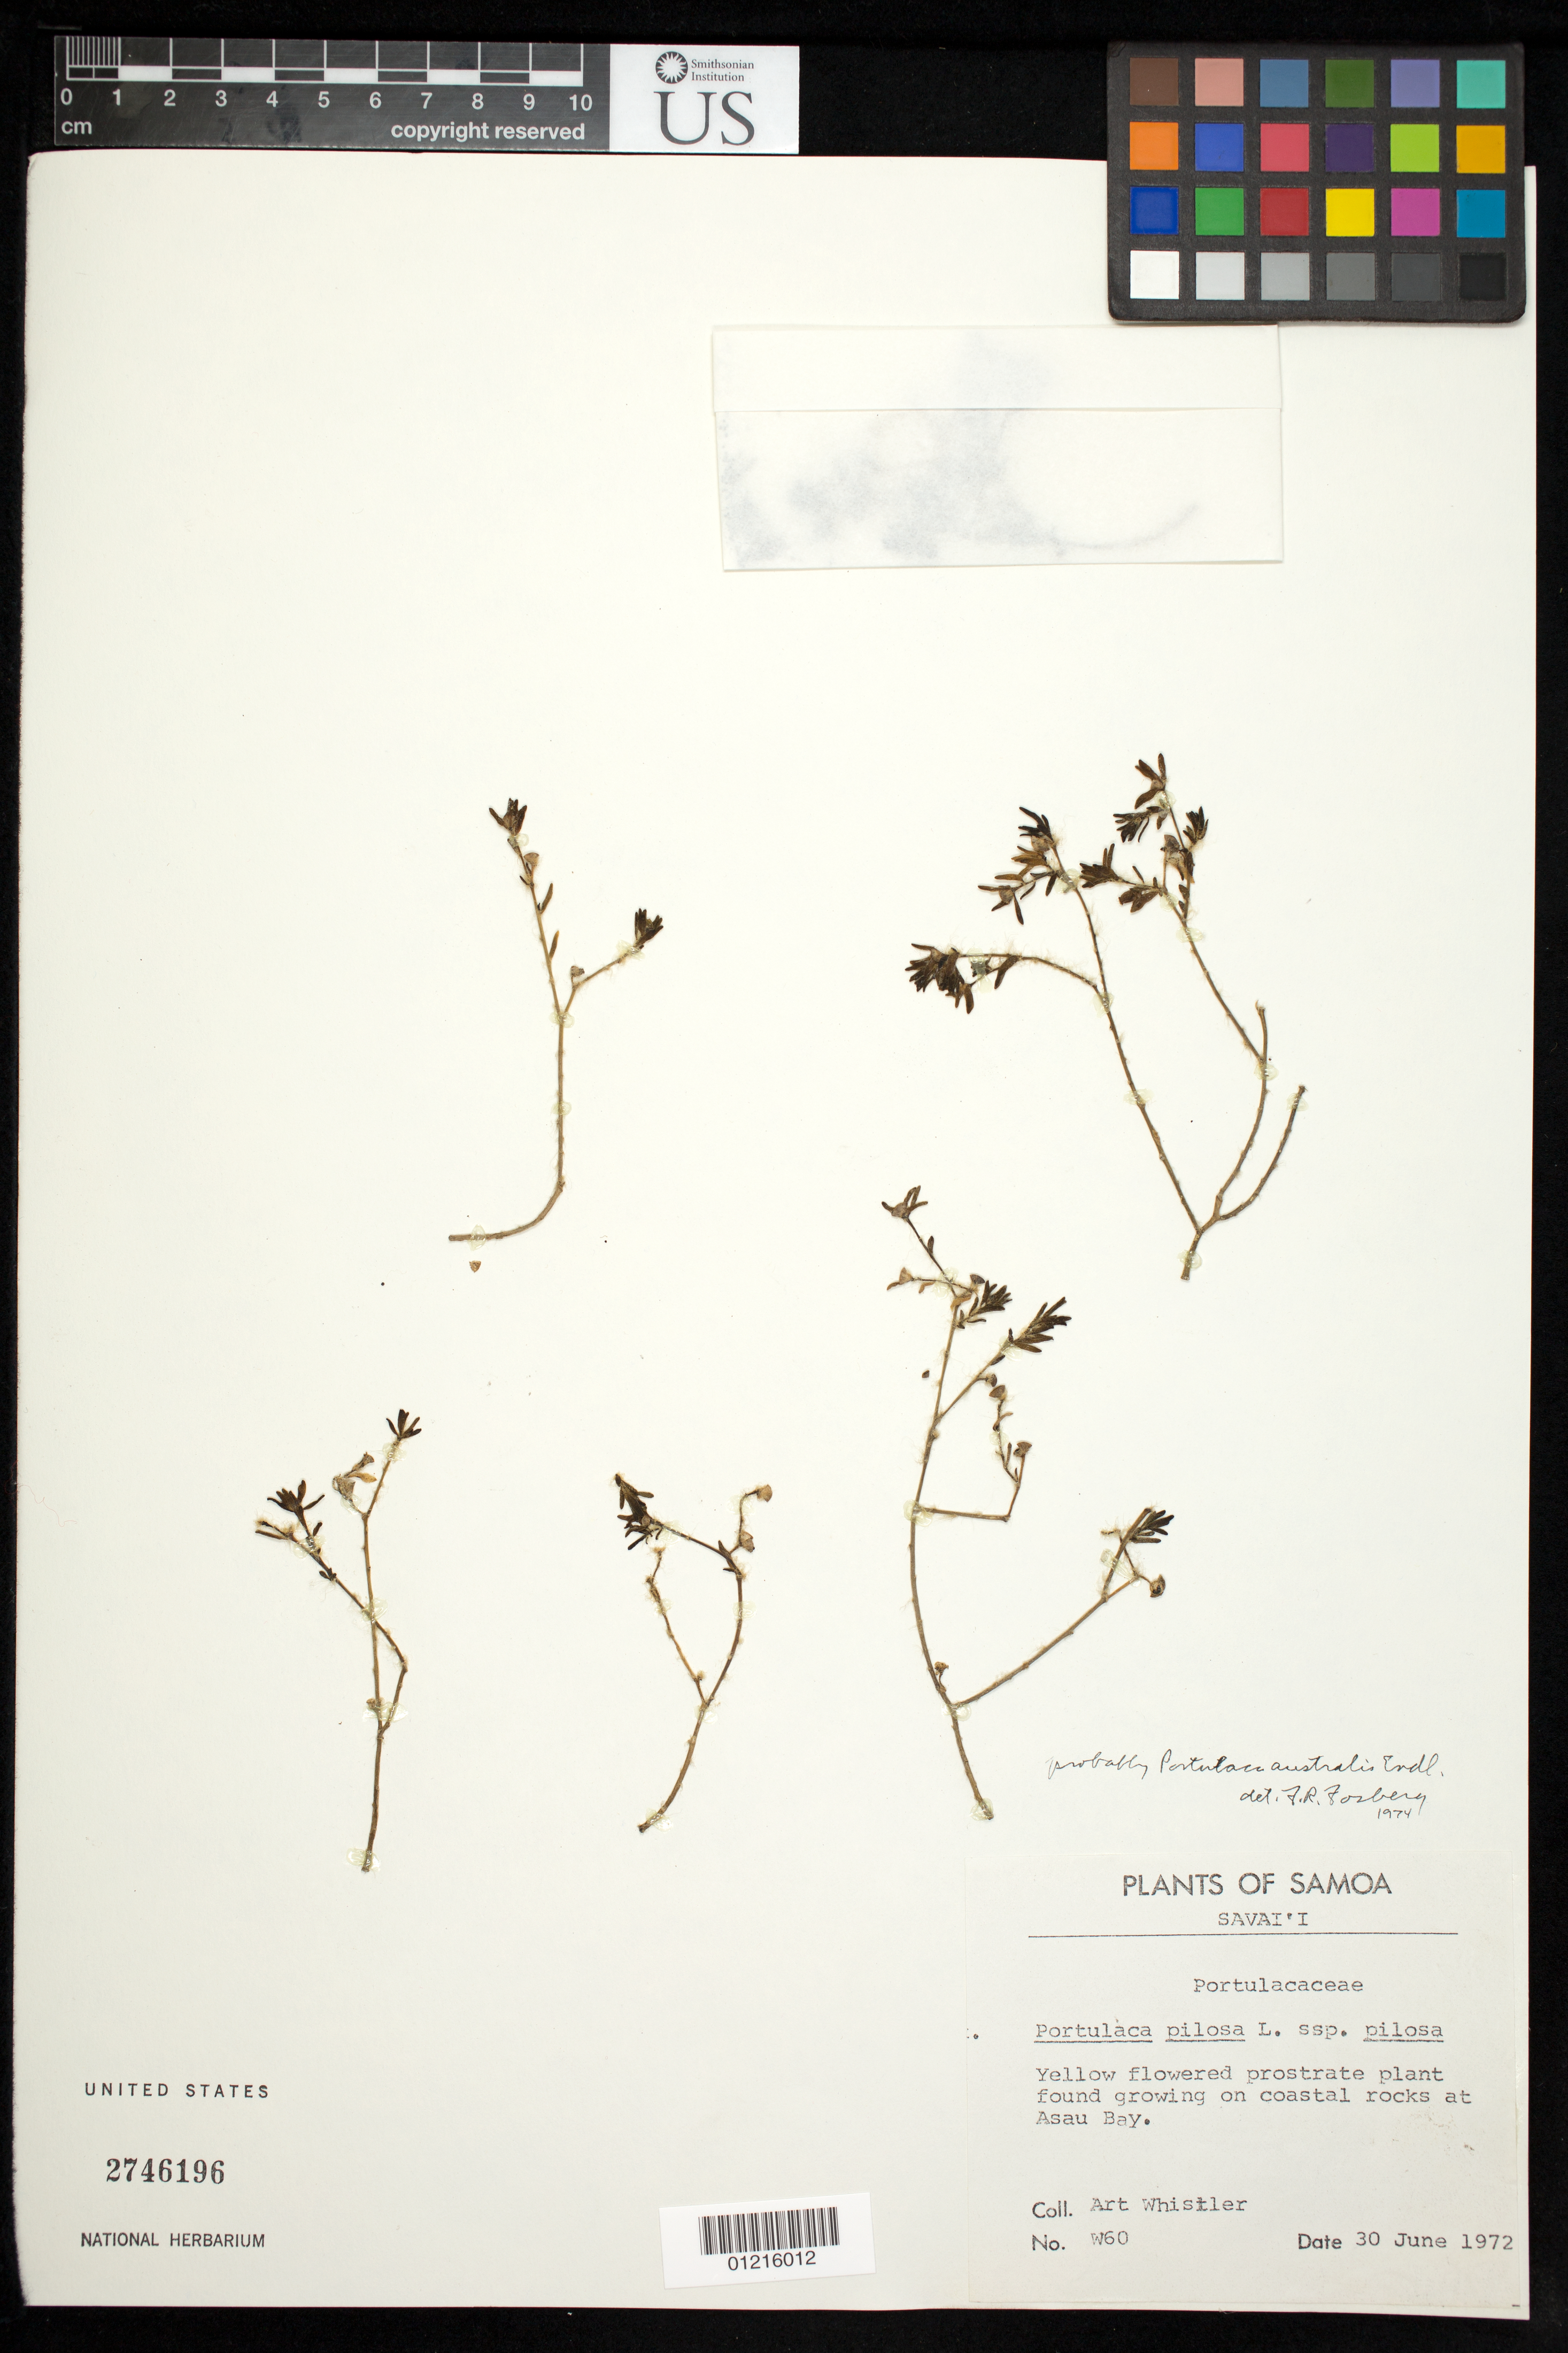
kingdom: Plantae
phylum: Tracheophyta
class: Magnoliopsida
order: Caryophyllales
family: Portulacaceae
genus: Portulaca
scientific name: Portulaca australis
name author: Endl.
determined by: Fosberg, F. R.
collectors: A. Whistler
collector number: W60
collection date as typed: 30 Jun 1972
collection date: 1972-06-30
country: Samoa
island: Savai'i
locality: Asau Bay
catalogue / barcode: US 2746196